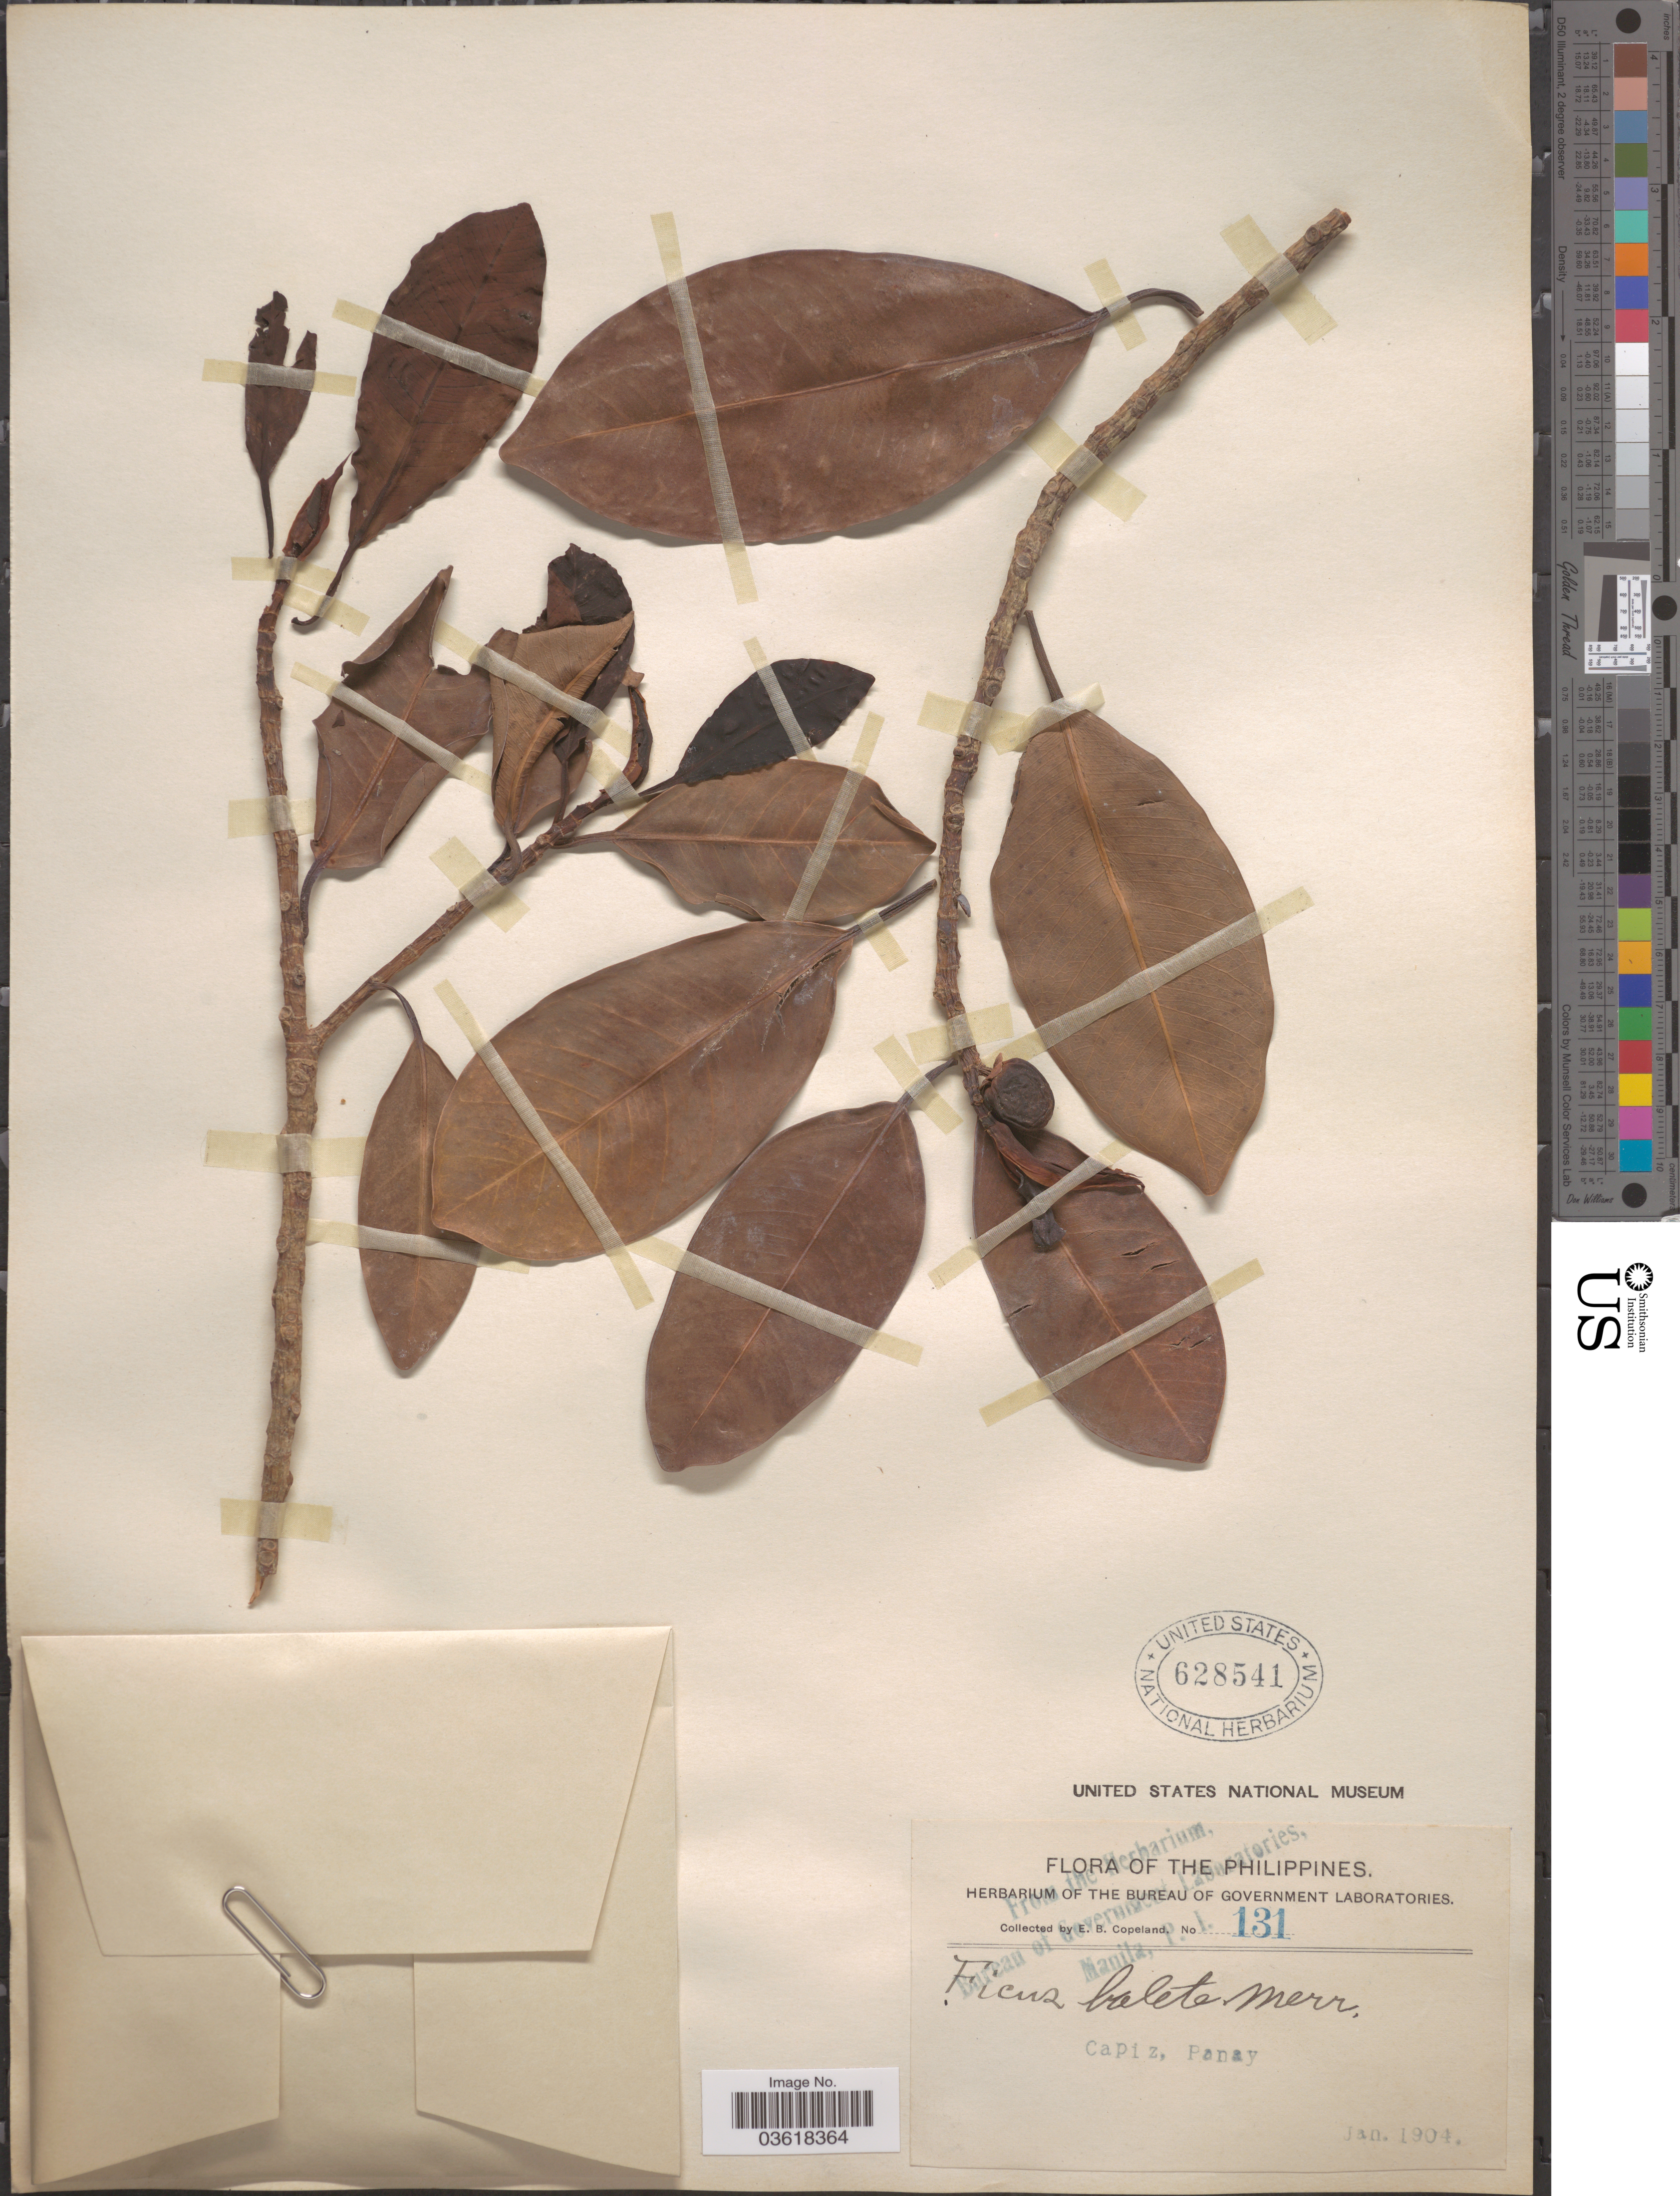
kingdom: Plantae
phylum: Tracheophyta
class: Magnoliopsida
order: Rosales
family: Moraceae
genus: Ficus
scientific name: Ficus balete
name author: Merr.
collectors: E. B. Copeland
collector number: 131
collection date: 1904-01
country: Philippines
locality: Capiz, Panay.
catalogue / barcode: US 628541